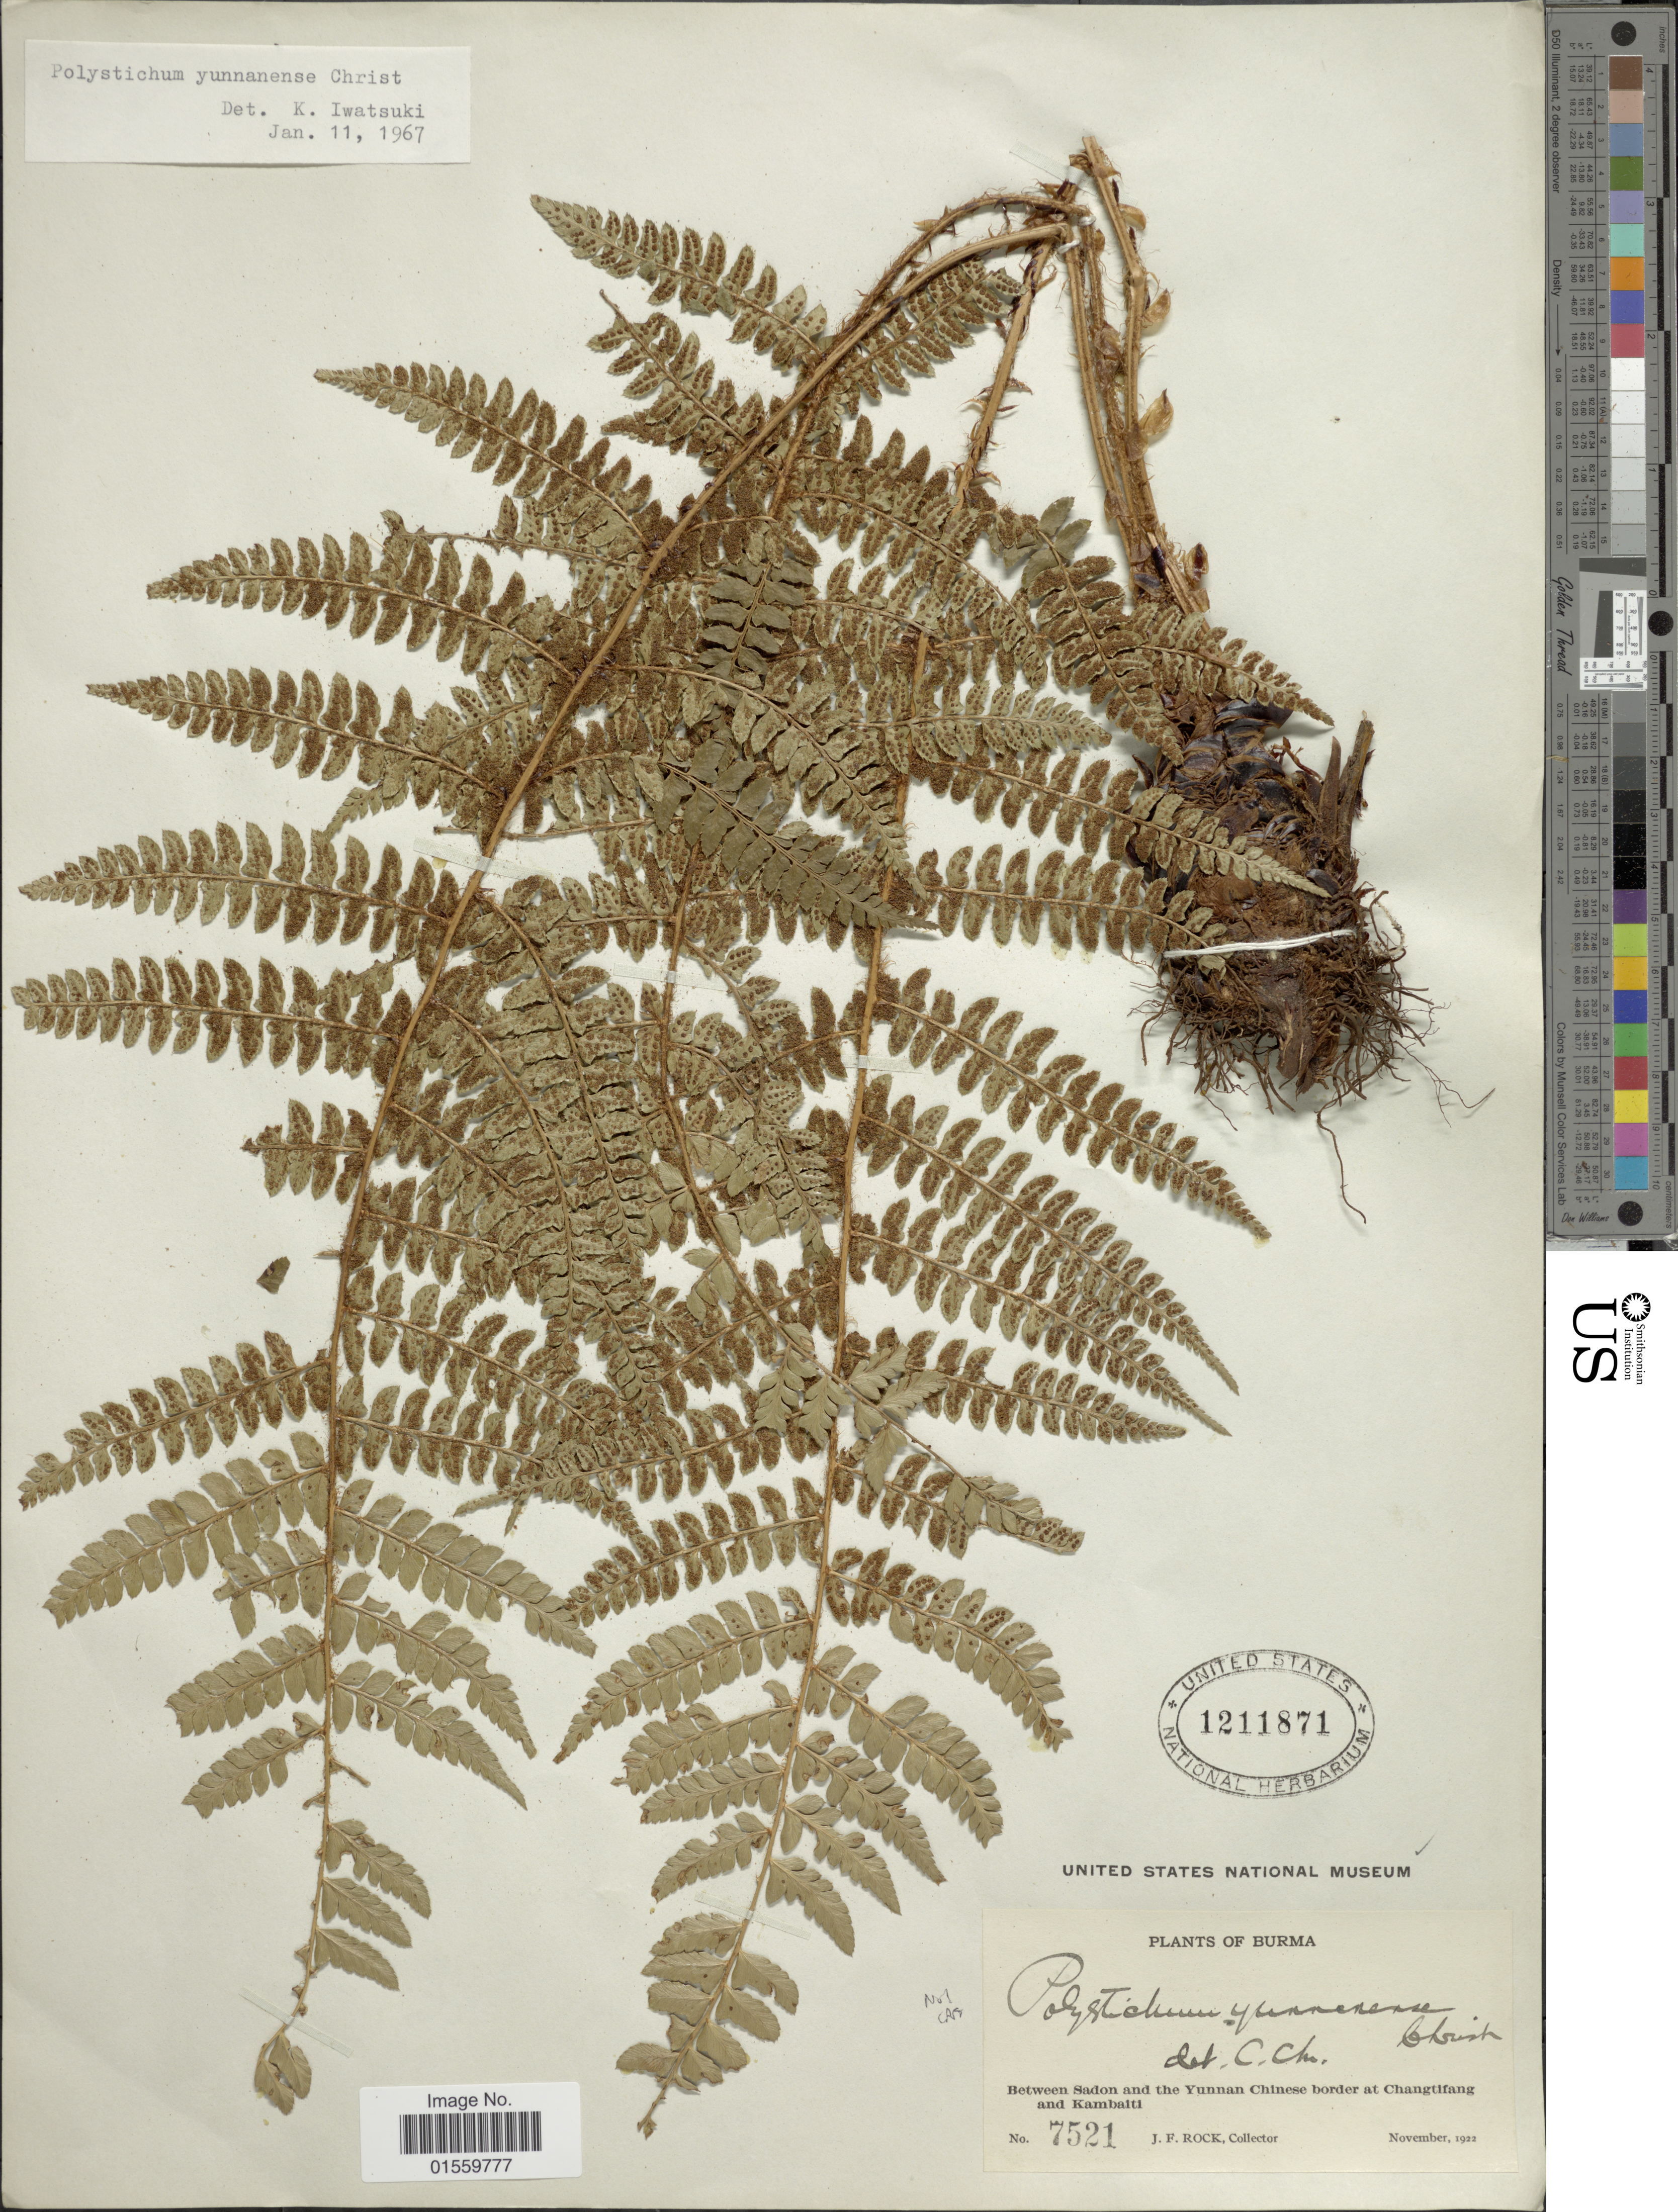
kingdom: Plantae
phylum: Tracheophyta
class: Polypodiopsida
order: Polypodiales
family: Dryopteridaceae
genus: Polystichum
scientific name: Polystichum yunnanense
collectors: J. Rock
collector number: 7521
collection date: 1922-11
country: Myanmar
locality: Between Sadon and the Yunnan Chinese border at Changtifang and Kambaiti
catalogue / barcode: US 1211871